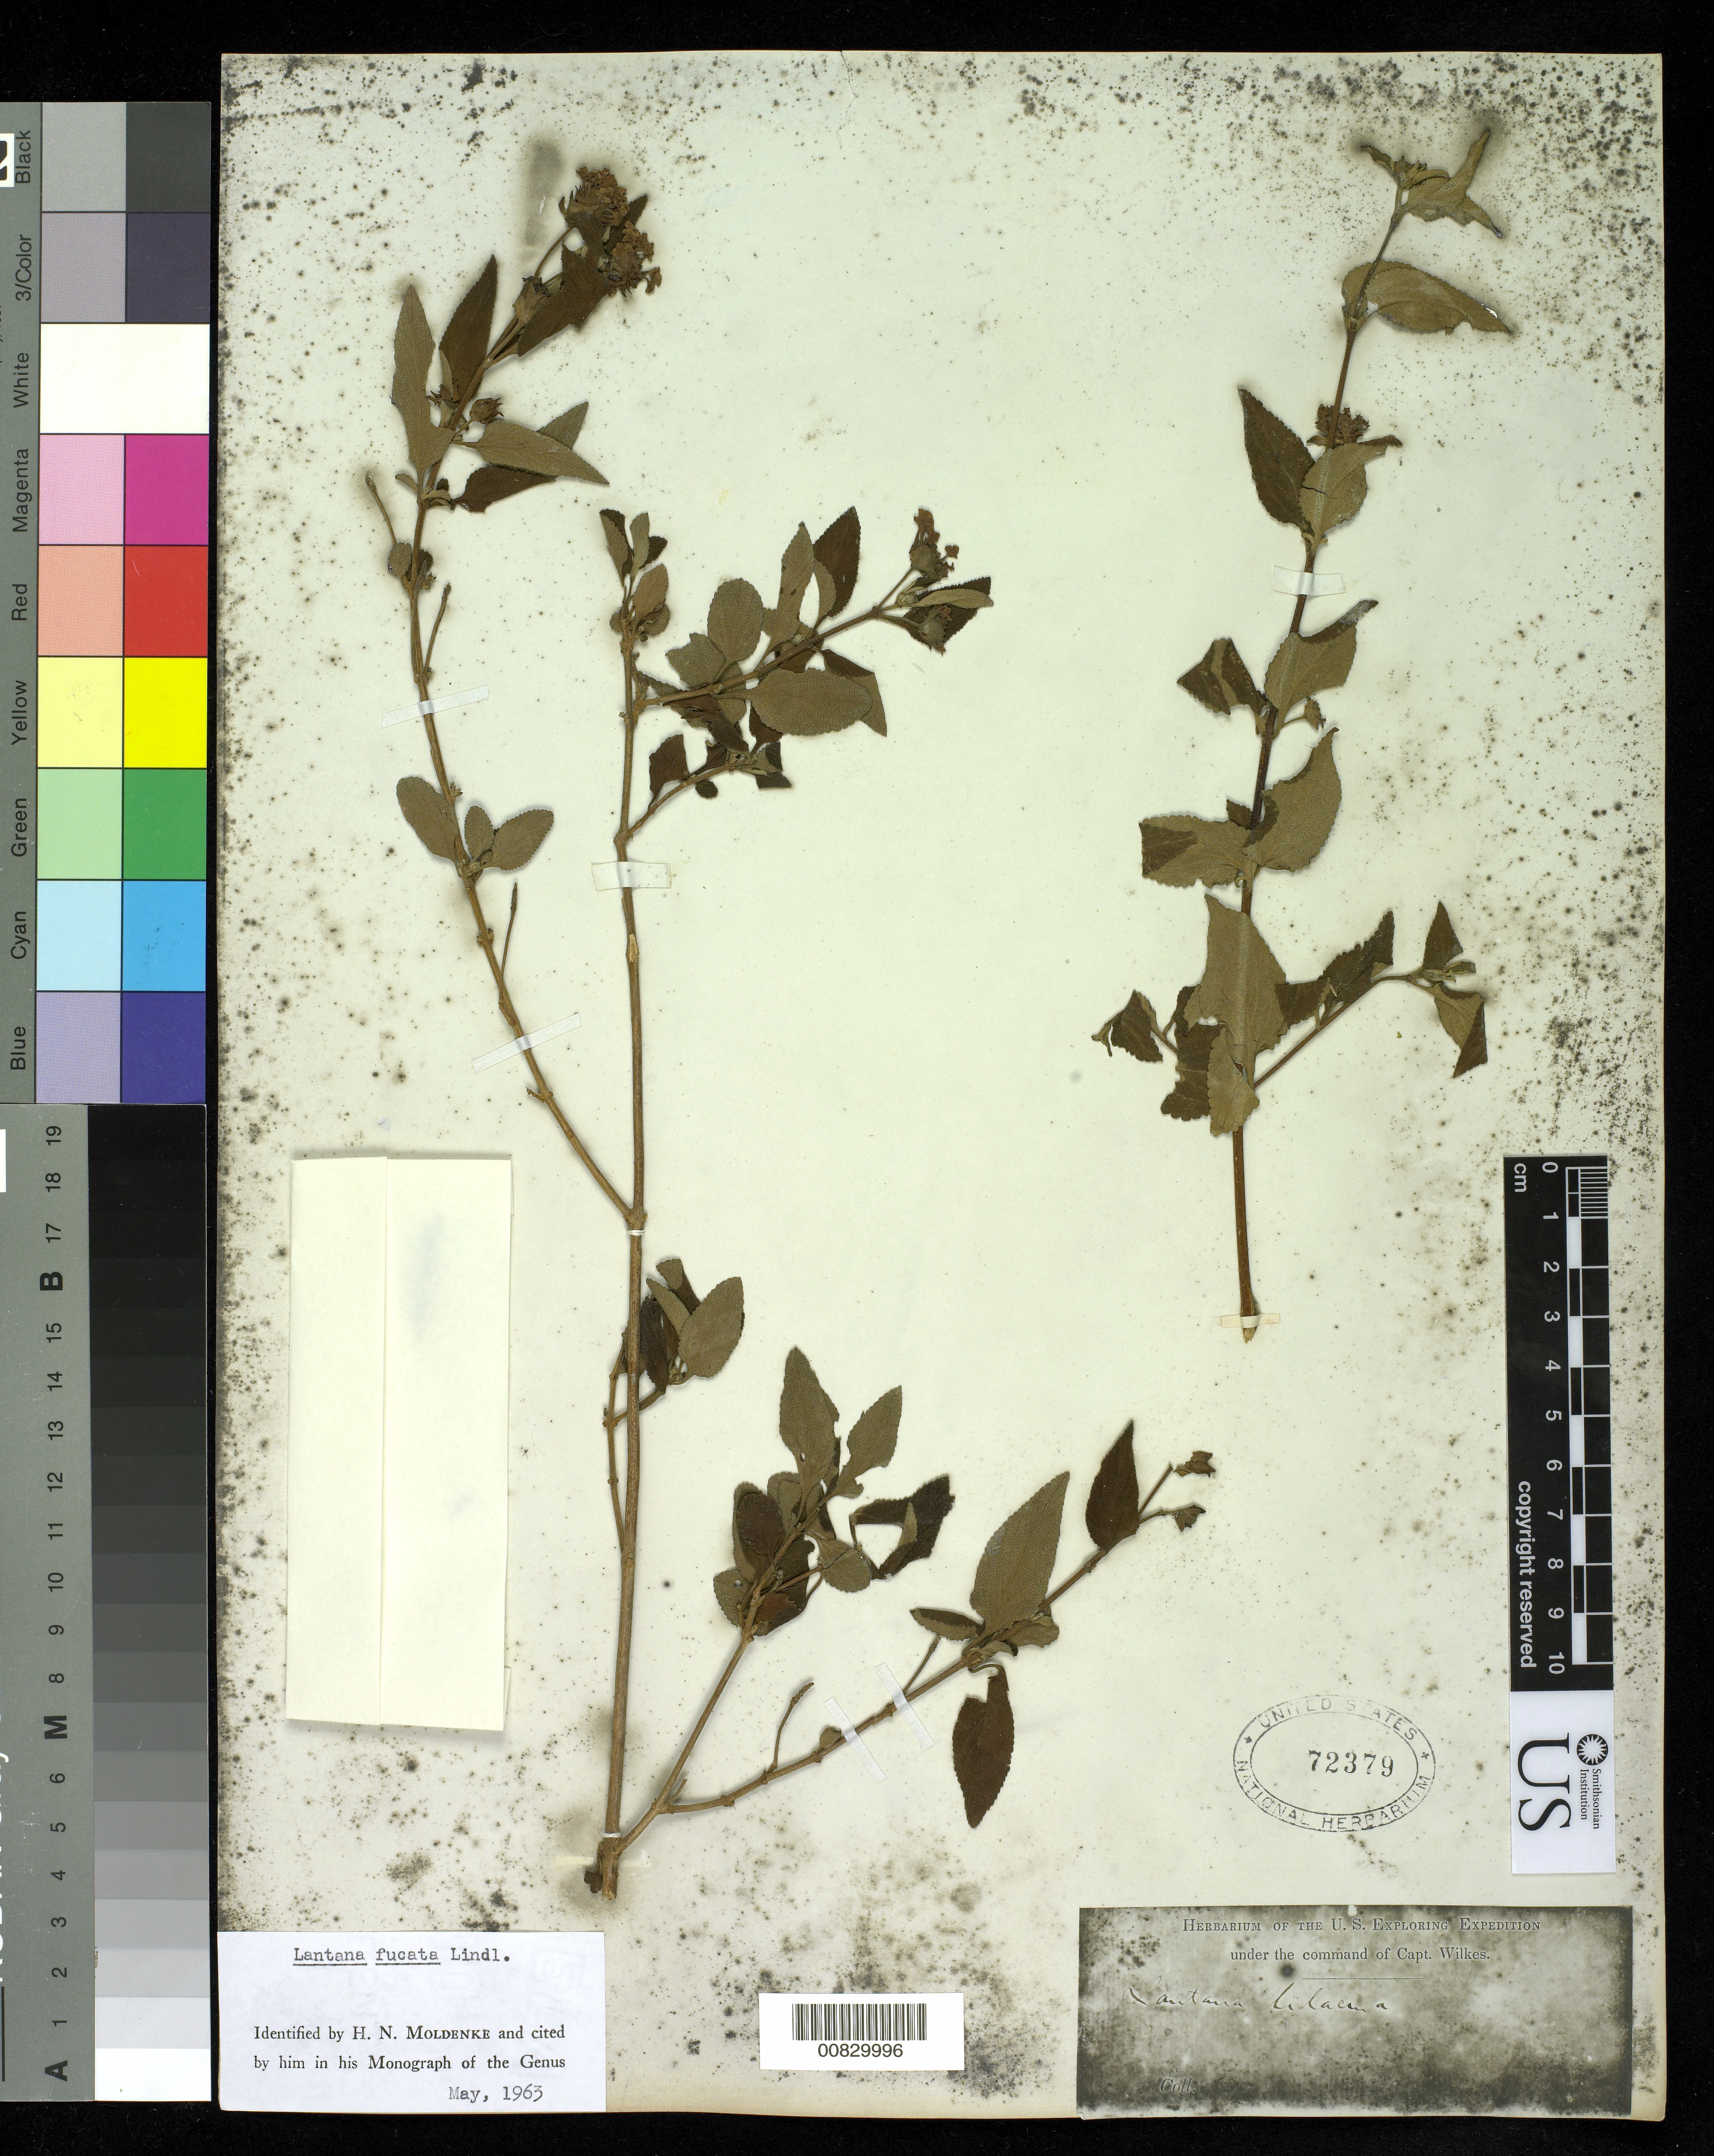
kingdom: Plantae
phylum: Tracheophyta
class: Magnoliopsida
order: Lamiales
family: Verbenaceae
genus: Lantana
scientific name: Lantana fucata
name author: Lindl.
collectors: Wilkes Explor. Exped.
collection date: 1838/1842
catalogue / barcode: US 72379